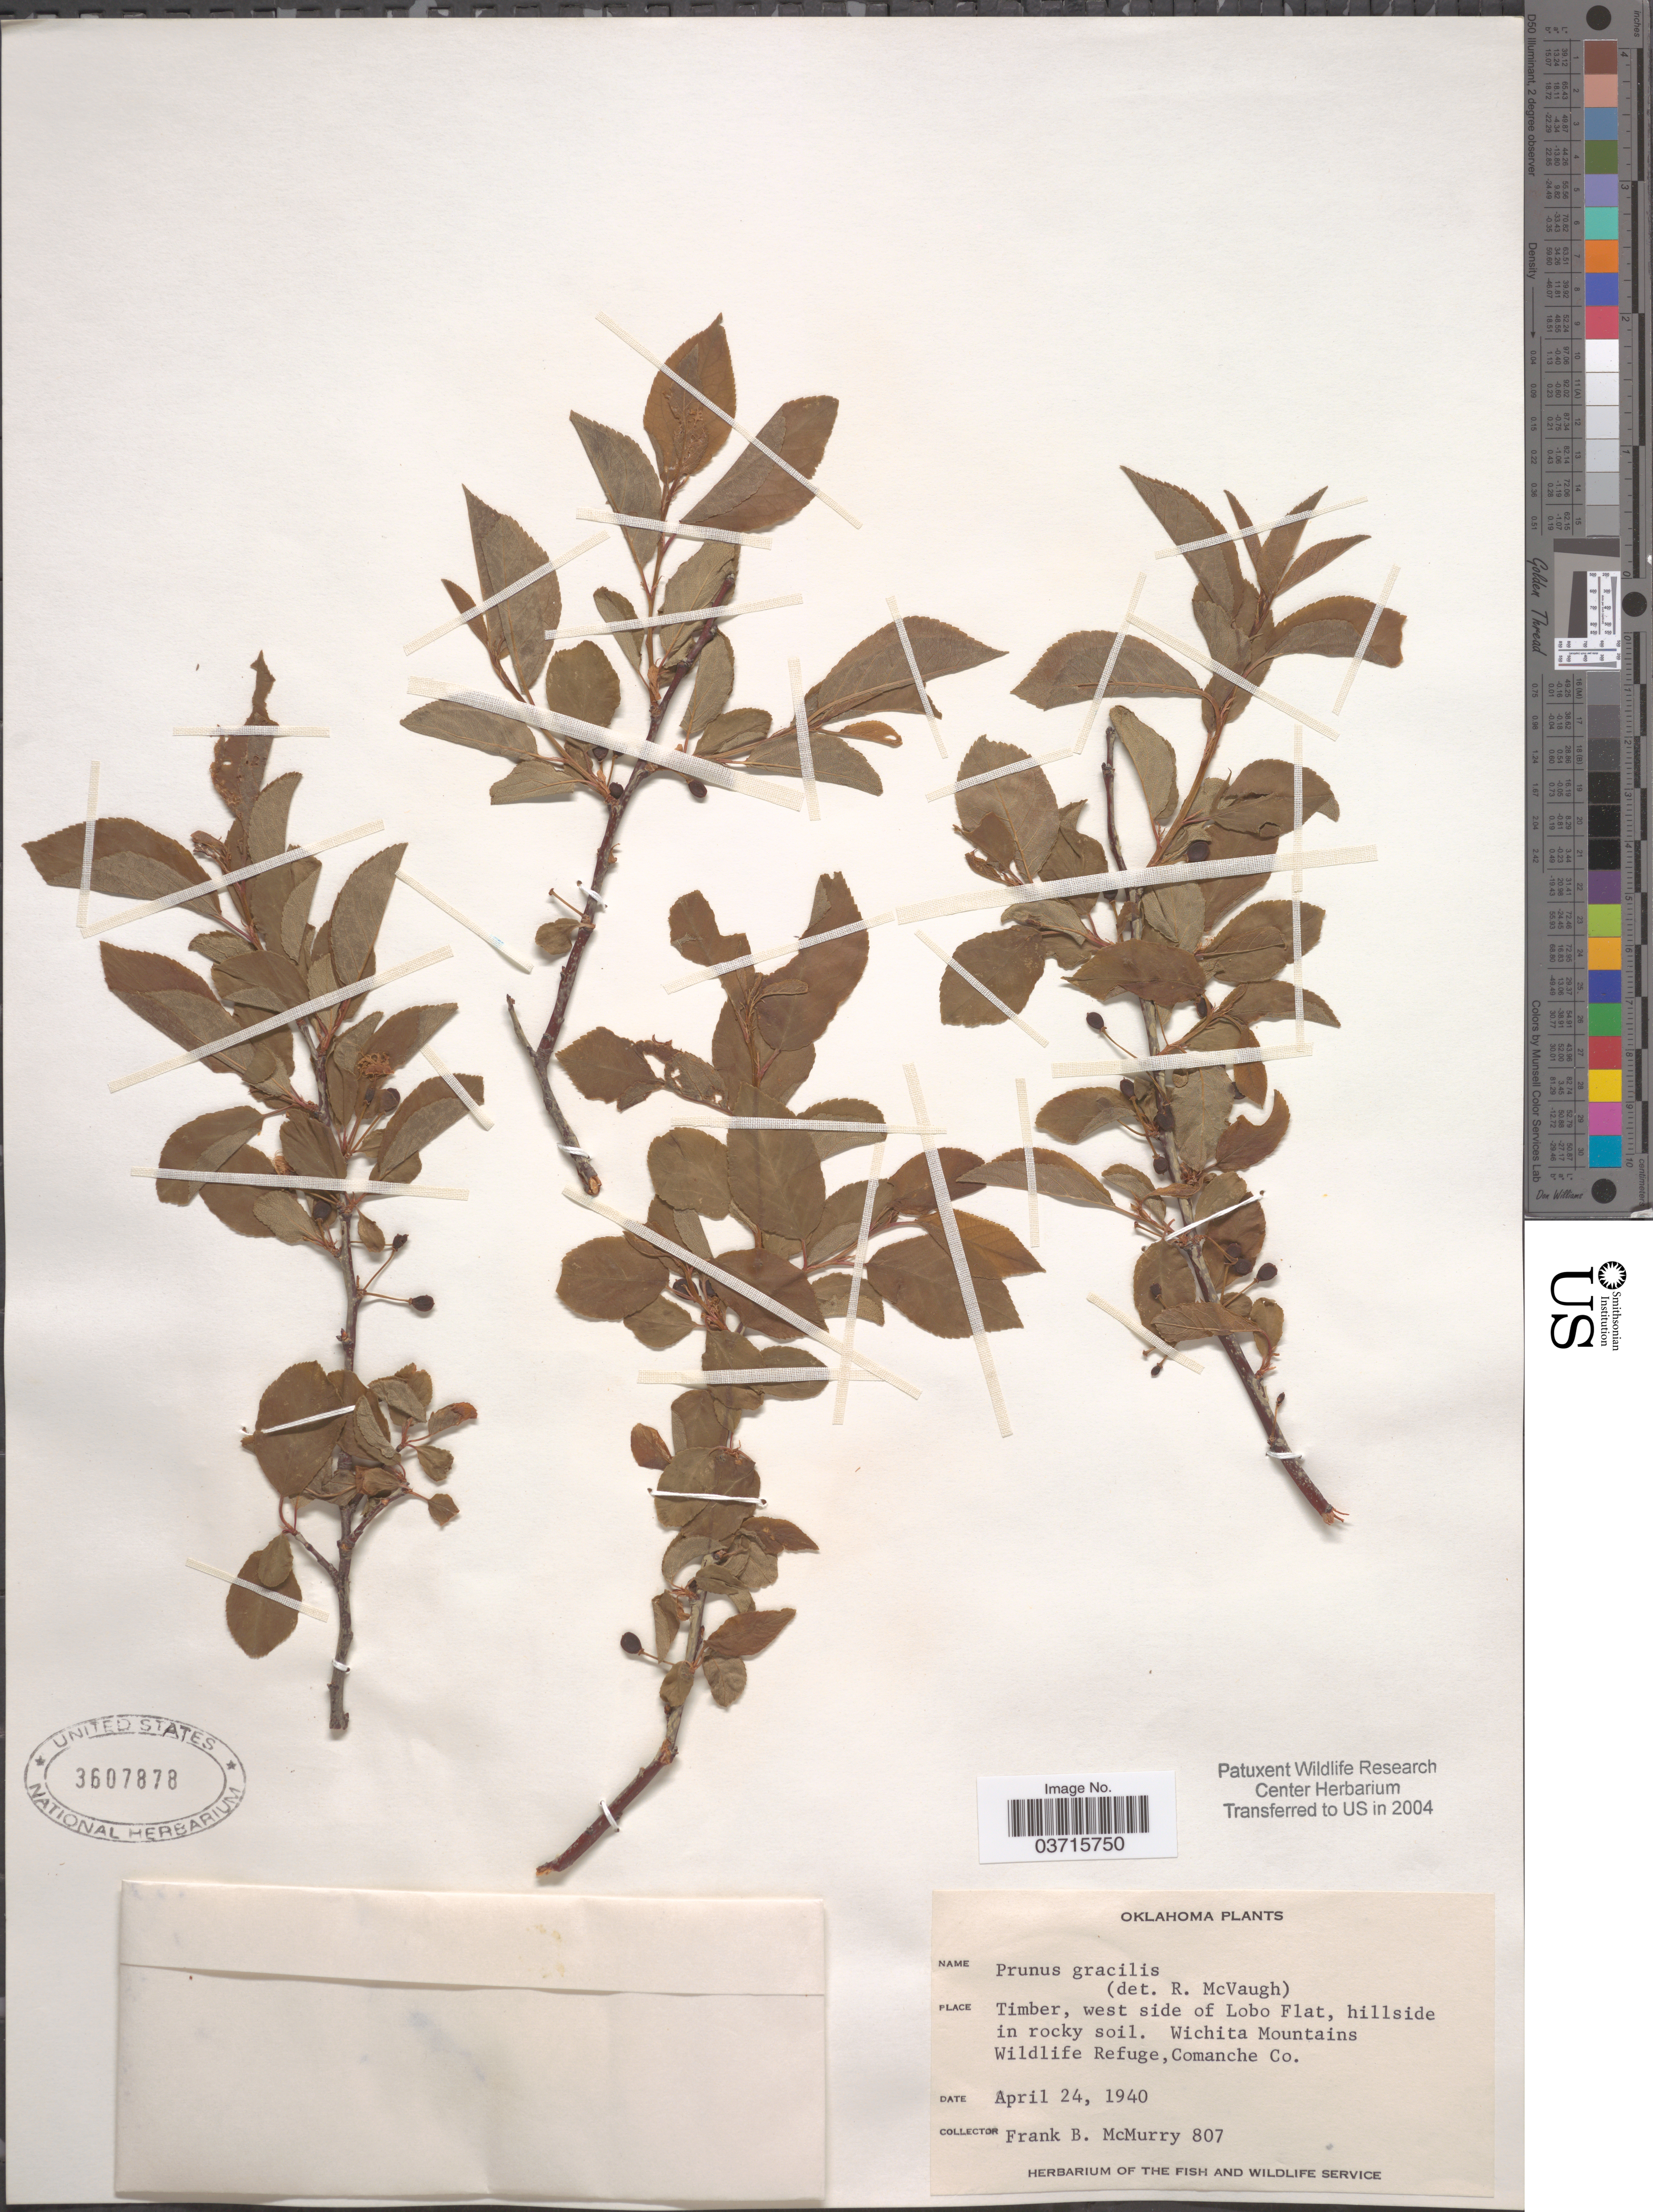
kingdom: Plantae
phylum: Tracheophyta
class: Magnoliopsida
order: Rosales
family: Rosaceae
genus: Prunus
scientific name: Prunus gracilis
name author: Engelm. & A. Gray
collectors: F. B. McMurry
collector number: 807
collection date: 1940-04-24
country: United States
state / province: Oklahoma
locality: Timber, west side of Lobo Flat, hillside in rocky soil. Wichita Mountains Wildlife Refuge, Comanche Co.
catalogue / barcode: US 3607878